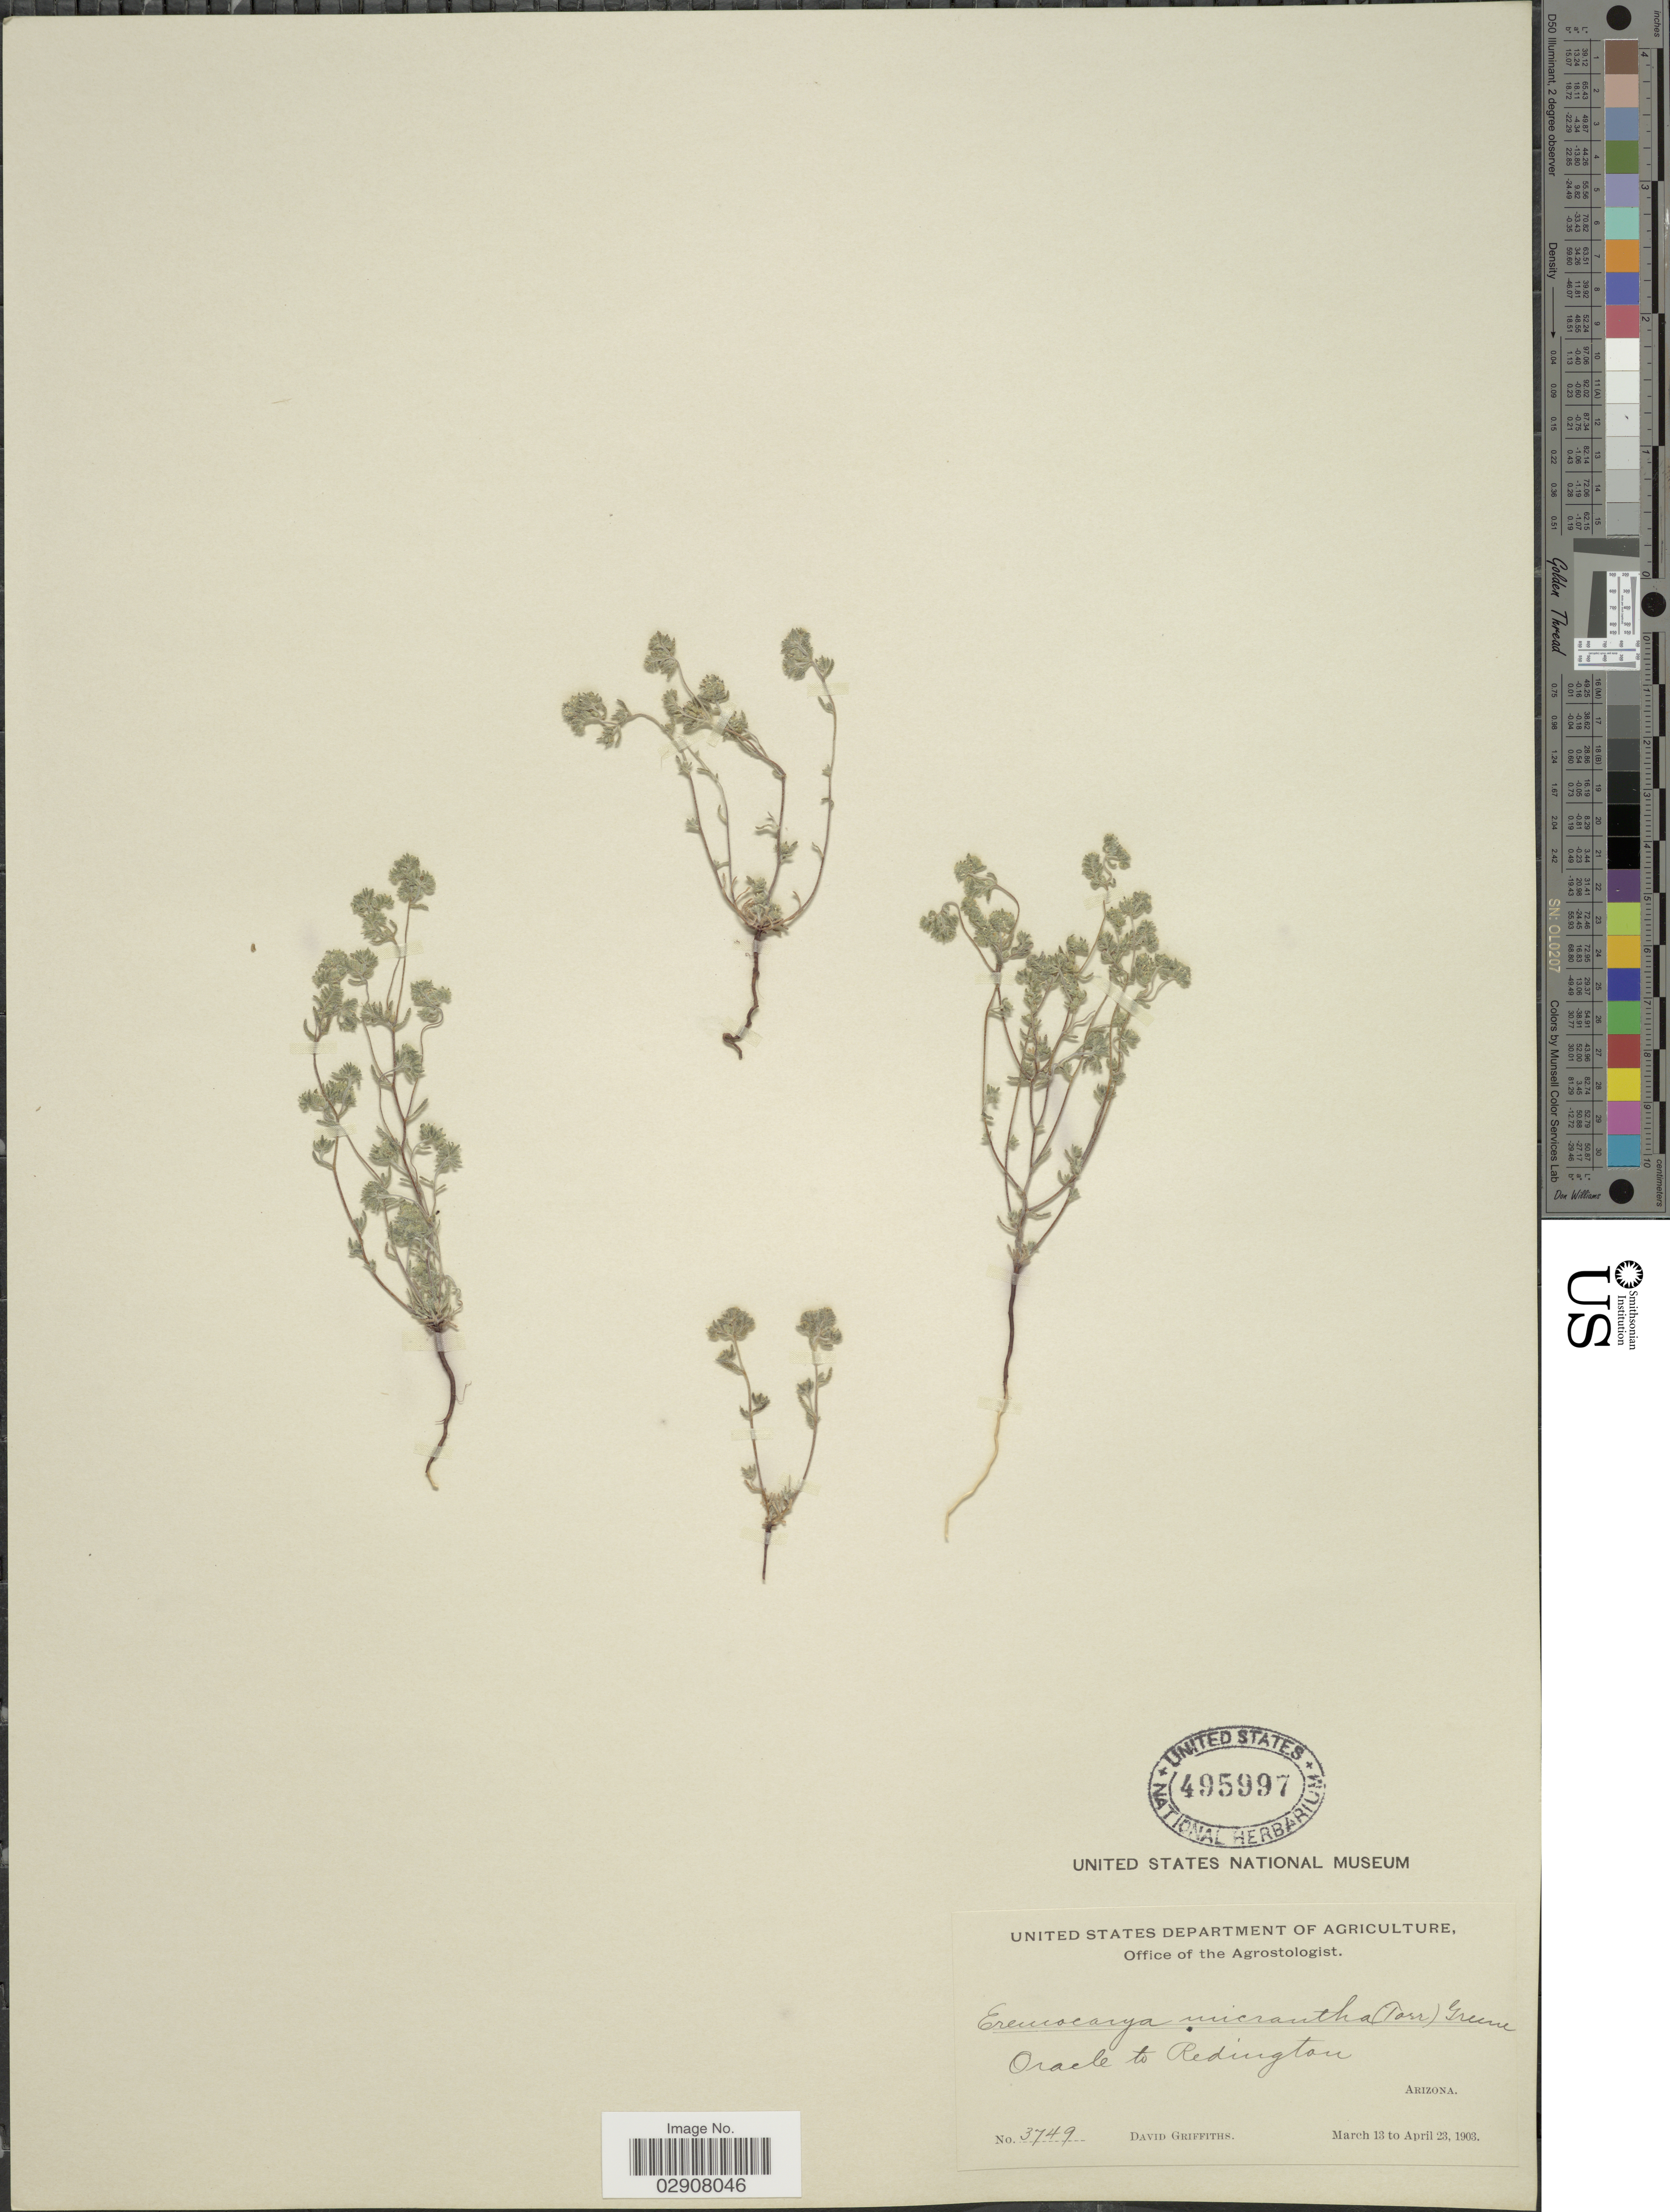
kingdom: Plantae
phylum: Tracheophyta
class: Magnoliopsida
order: Boraginales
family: Boraginaceae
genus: Cryptantha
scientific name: Cryptantha micrantha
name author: (Torr.) I.M. Johnst.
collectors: D. Griffiths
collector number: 3749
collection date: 1903-03-13/1903-04-23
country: United States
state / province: Arizona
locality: Oracle to Redington.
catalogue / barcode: US 495997